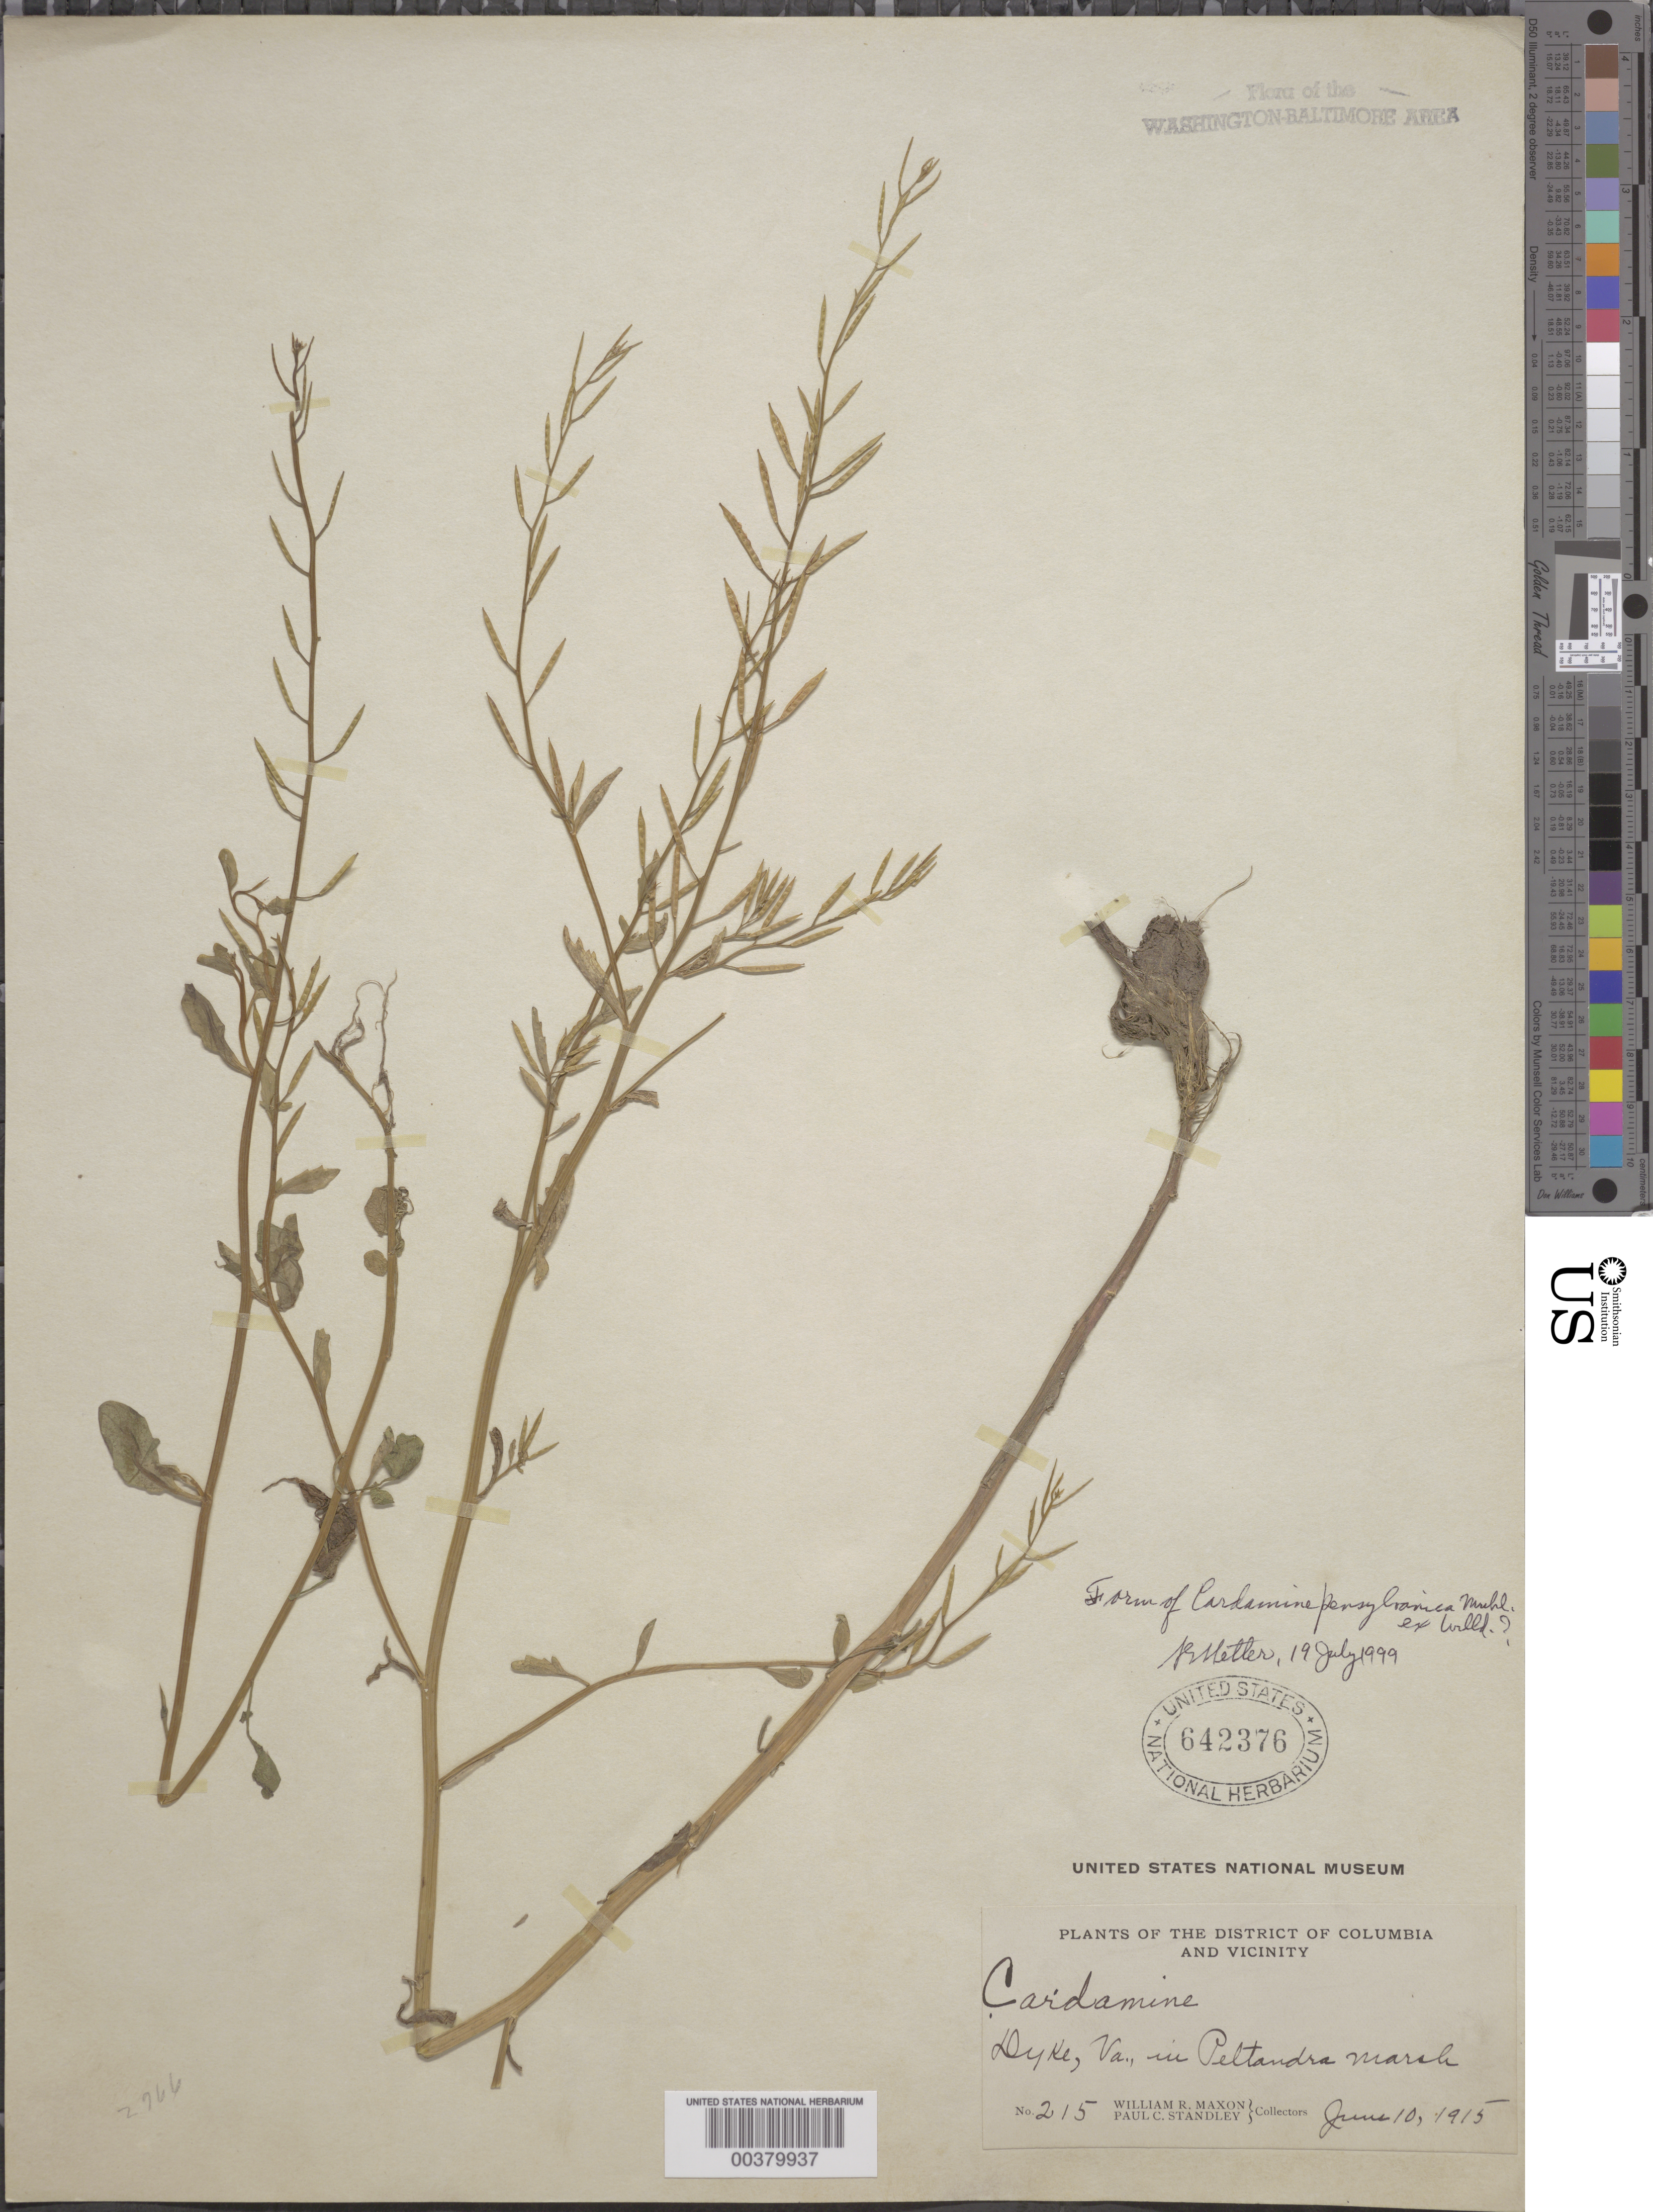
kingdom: Plantae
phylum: Tracheophyta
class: Magnoliopsida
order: Brassicales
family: Brassicaceae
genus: Cardamine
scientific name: Cardamine pensylvanica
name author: Muhl. ex Willd.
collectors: W. R. Maxon & P. C. Standley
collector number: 215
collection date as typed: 10 Jun 1915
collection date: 1915-06-10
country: United States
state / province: Virginia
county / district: Fairfax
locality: Dyke Marsh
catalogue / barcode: US 642376